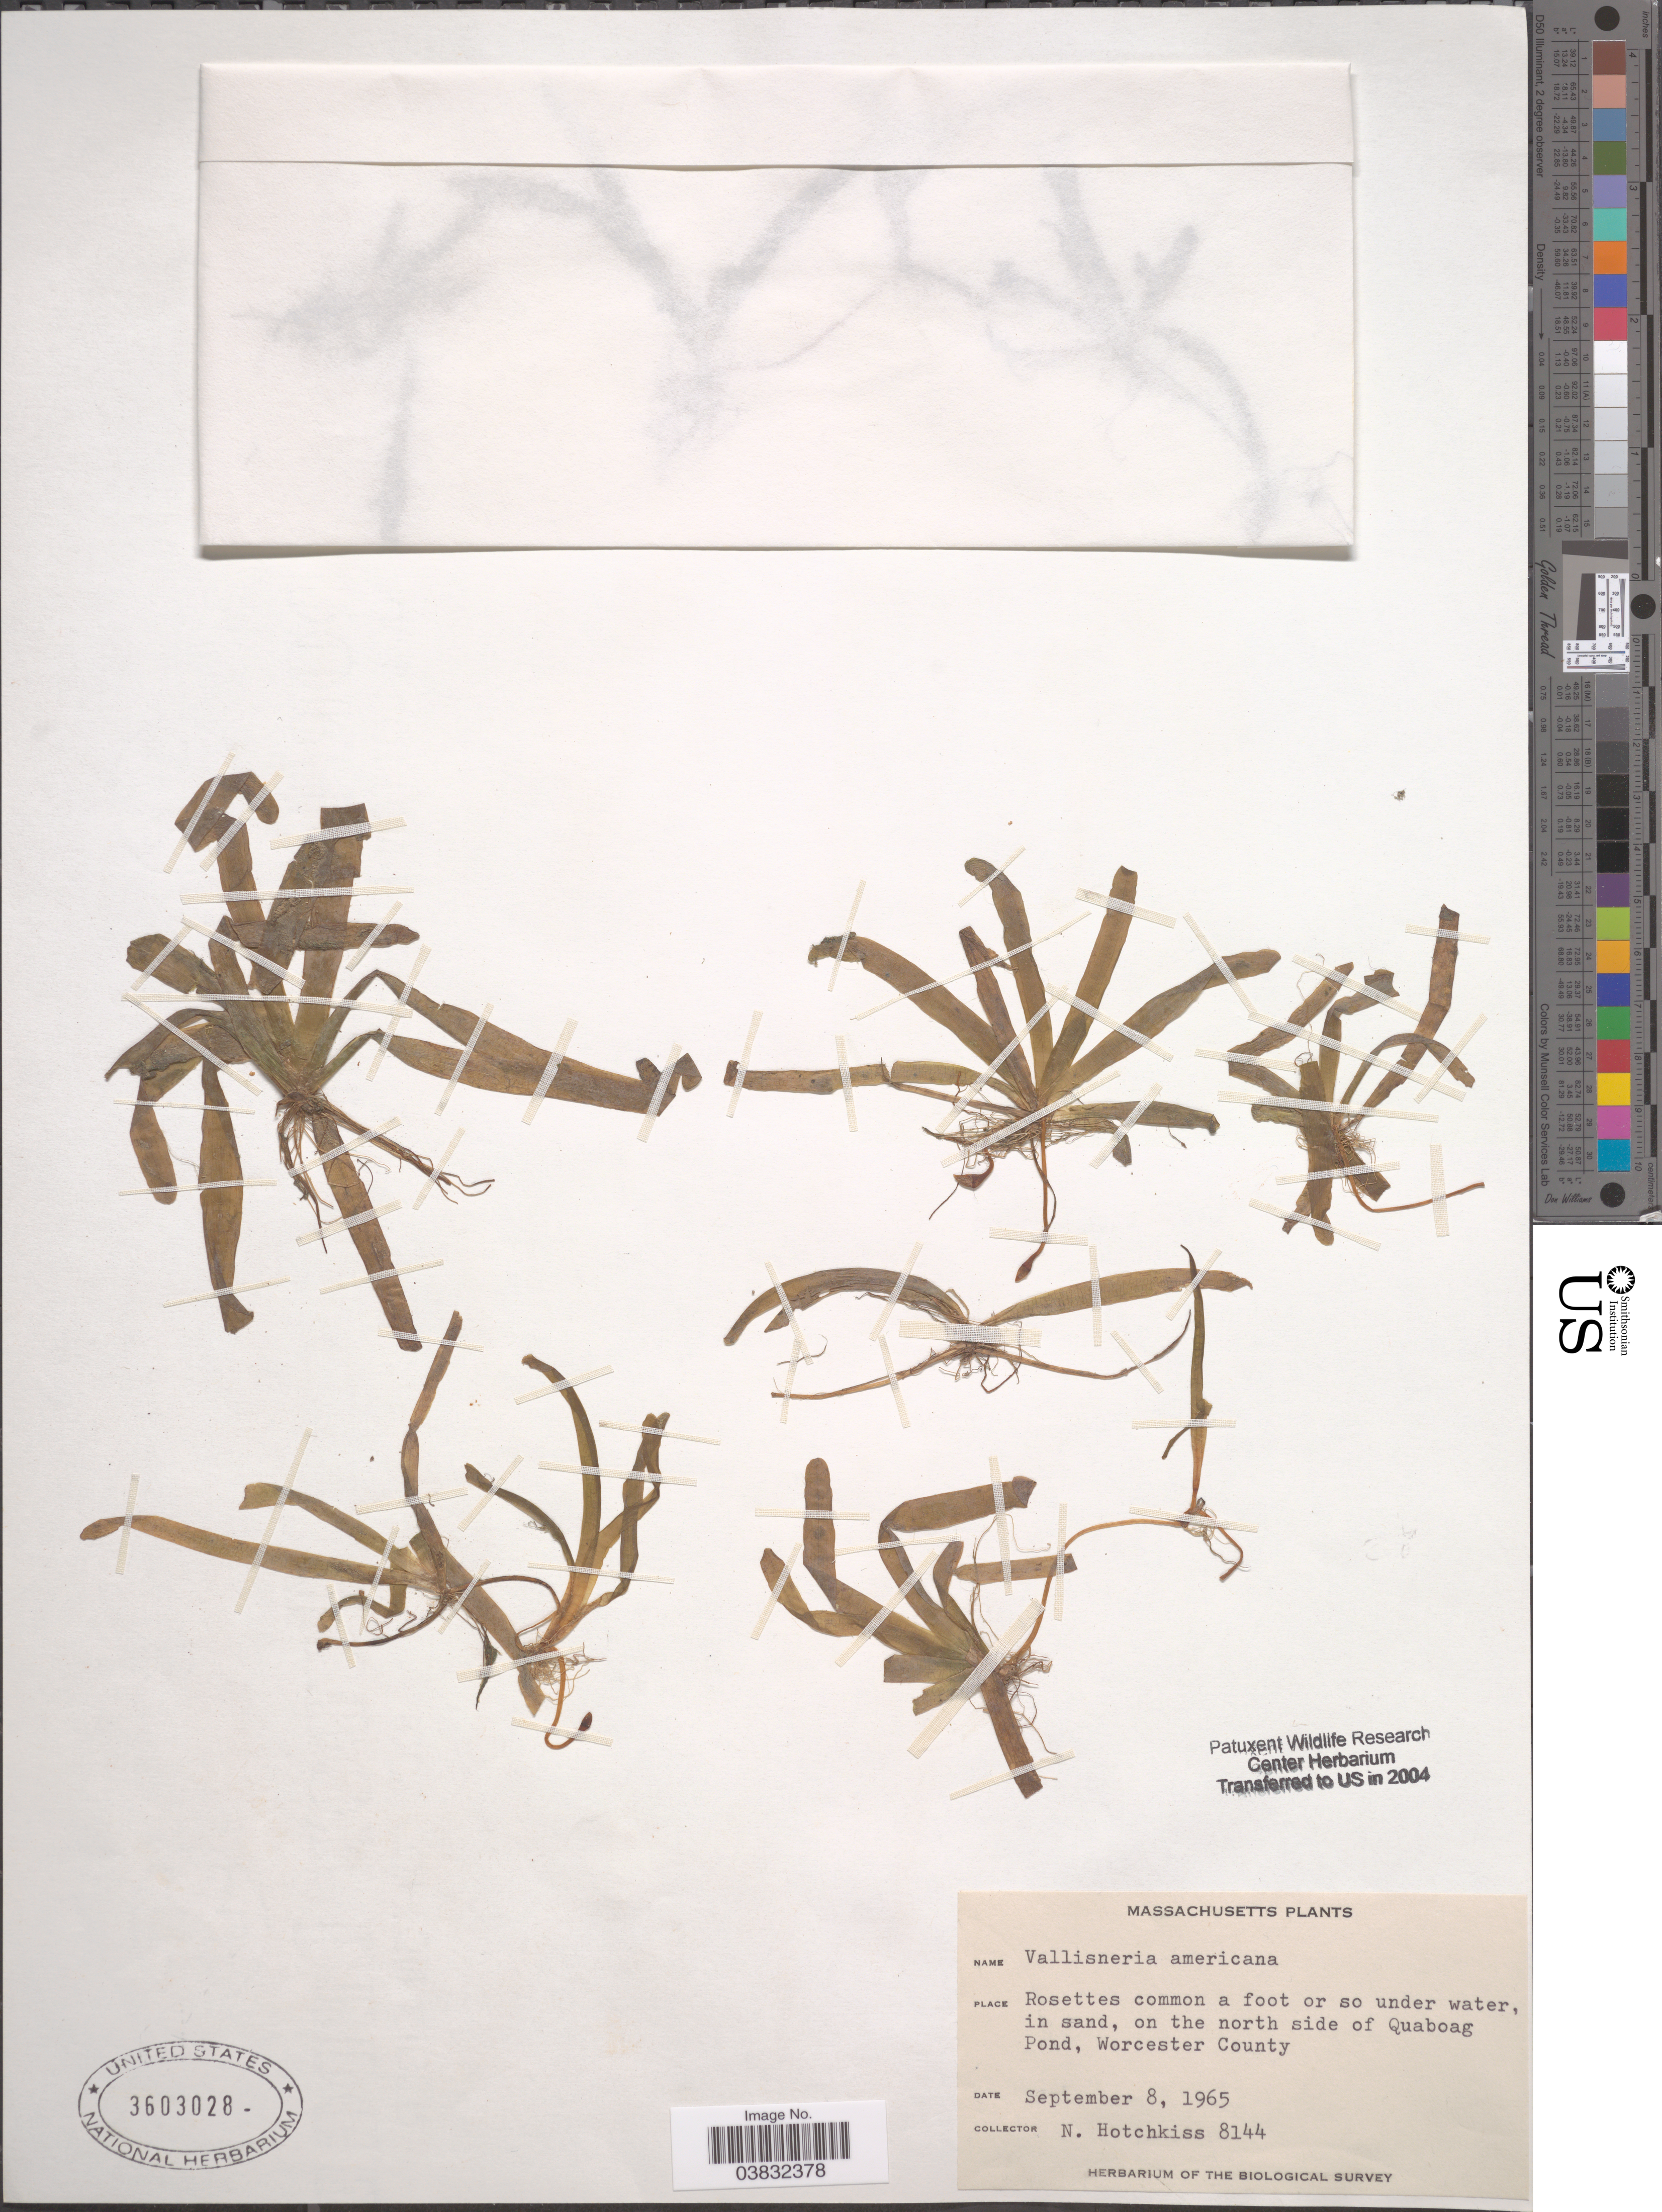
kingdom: Plantae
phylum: Tracheophyta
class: Liliopsida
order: Alismatales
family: Hydrocharitaceae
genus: Vallisneria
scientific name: Vallisneria americana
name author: Michx.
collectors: N. Hotchkiss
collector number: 8144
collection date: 1965-09-08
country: United States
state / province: Massachusetts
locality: On the north side of Quaboag Pond, Worcester County.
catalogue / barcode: US 3603028